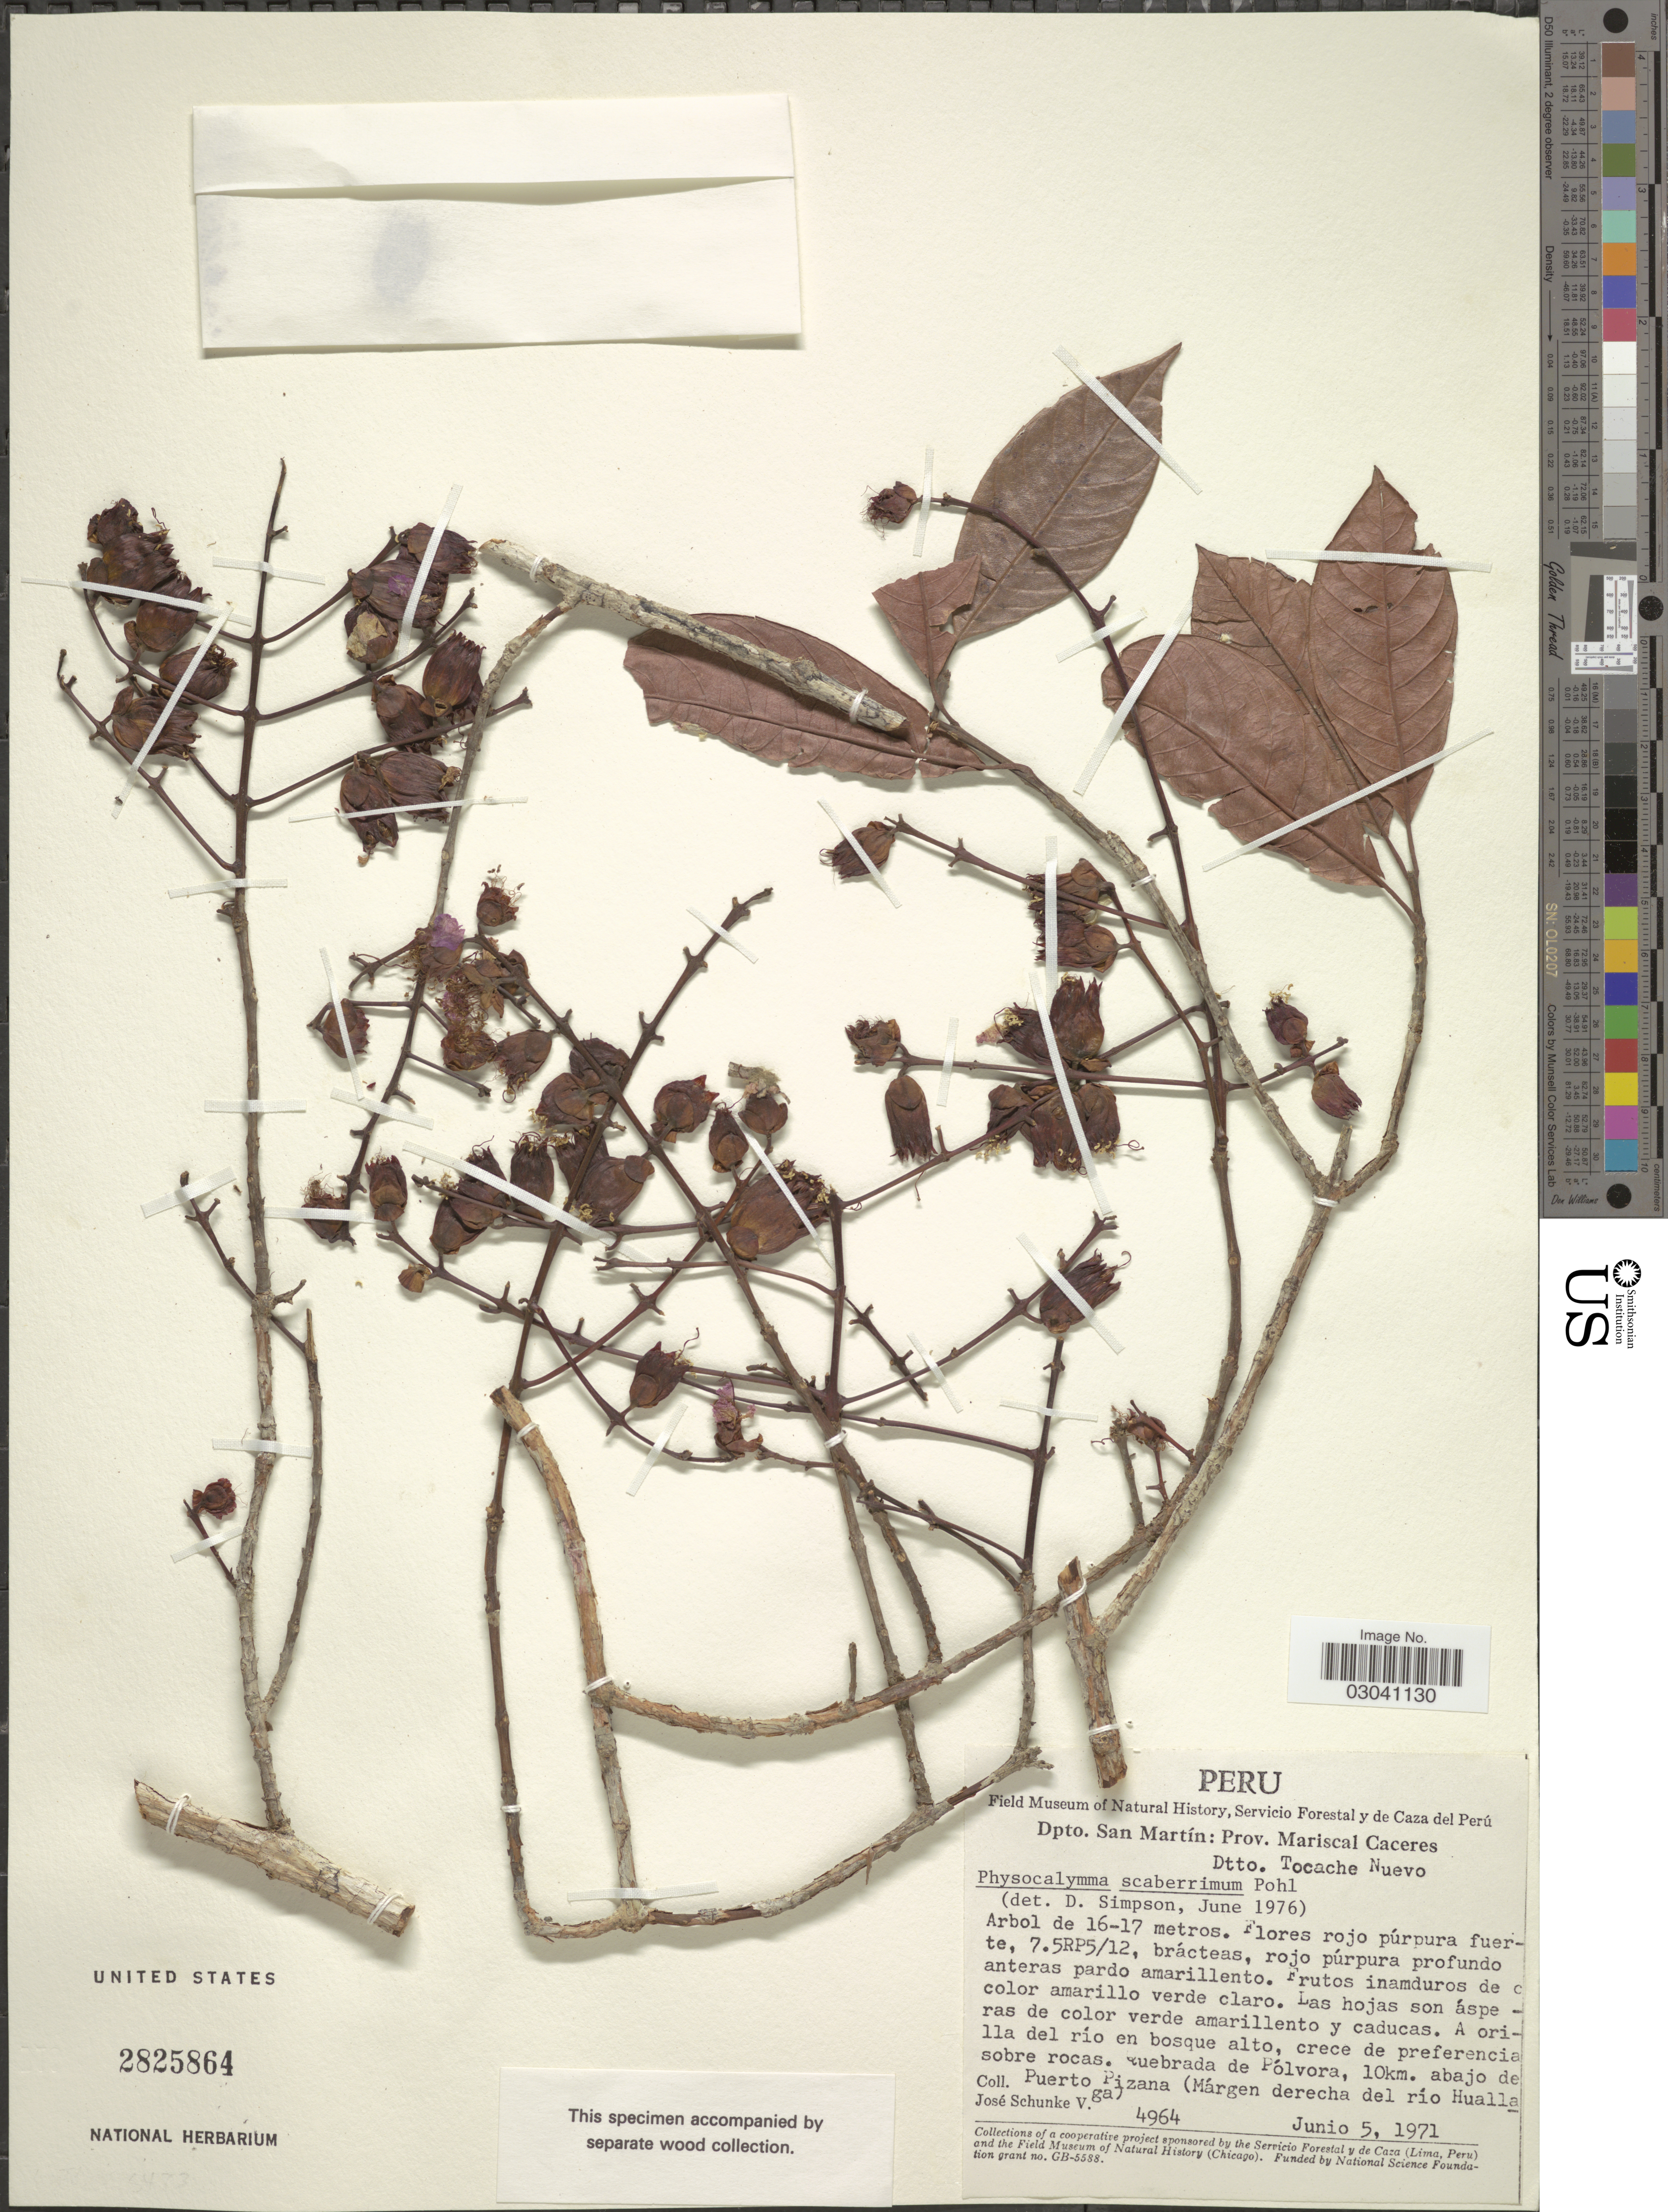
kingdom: Plantae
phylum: Tracheophyta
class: Magnoliopsida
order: Myrtales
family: Lythraceae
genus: Physocalymma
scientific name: Physocalymma scaberrimum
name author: Pohl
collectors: J. Schunke Vigo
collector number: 4964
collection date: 1971-06-05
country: Peru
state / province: San Martín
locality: Dpto. San Martín: Prov. Mariscal Caceres, Dtto. Tocache Nuevo. Quebrada de Pólvora, 10km. abajo de Puerto Pizana (Márgen derecha del río Huallaga).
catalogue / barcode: US 2825864